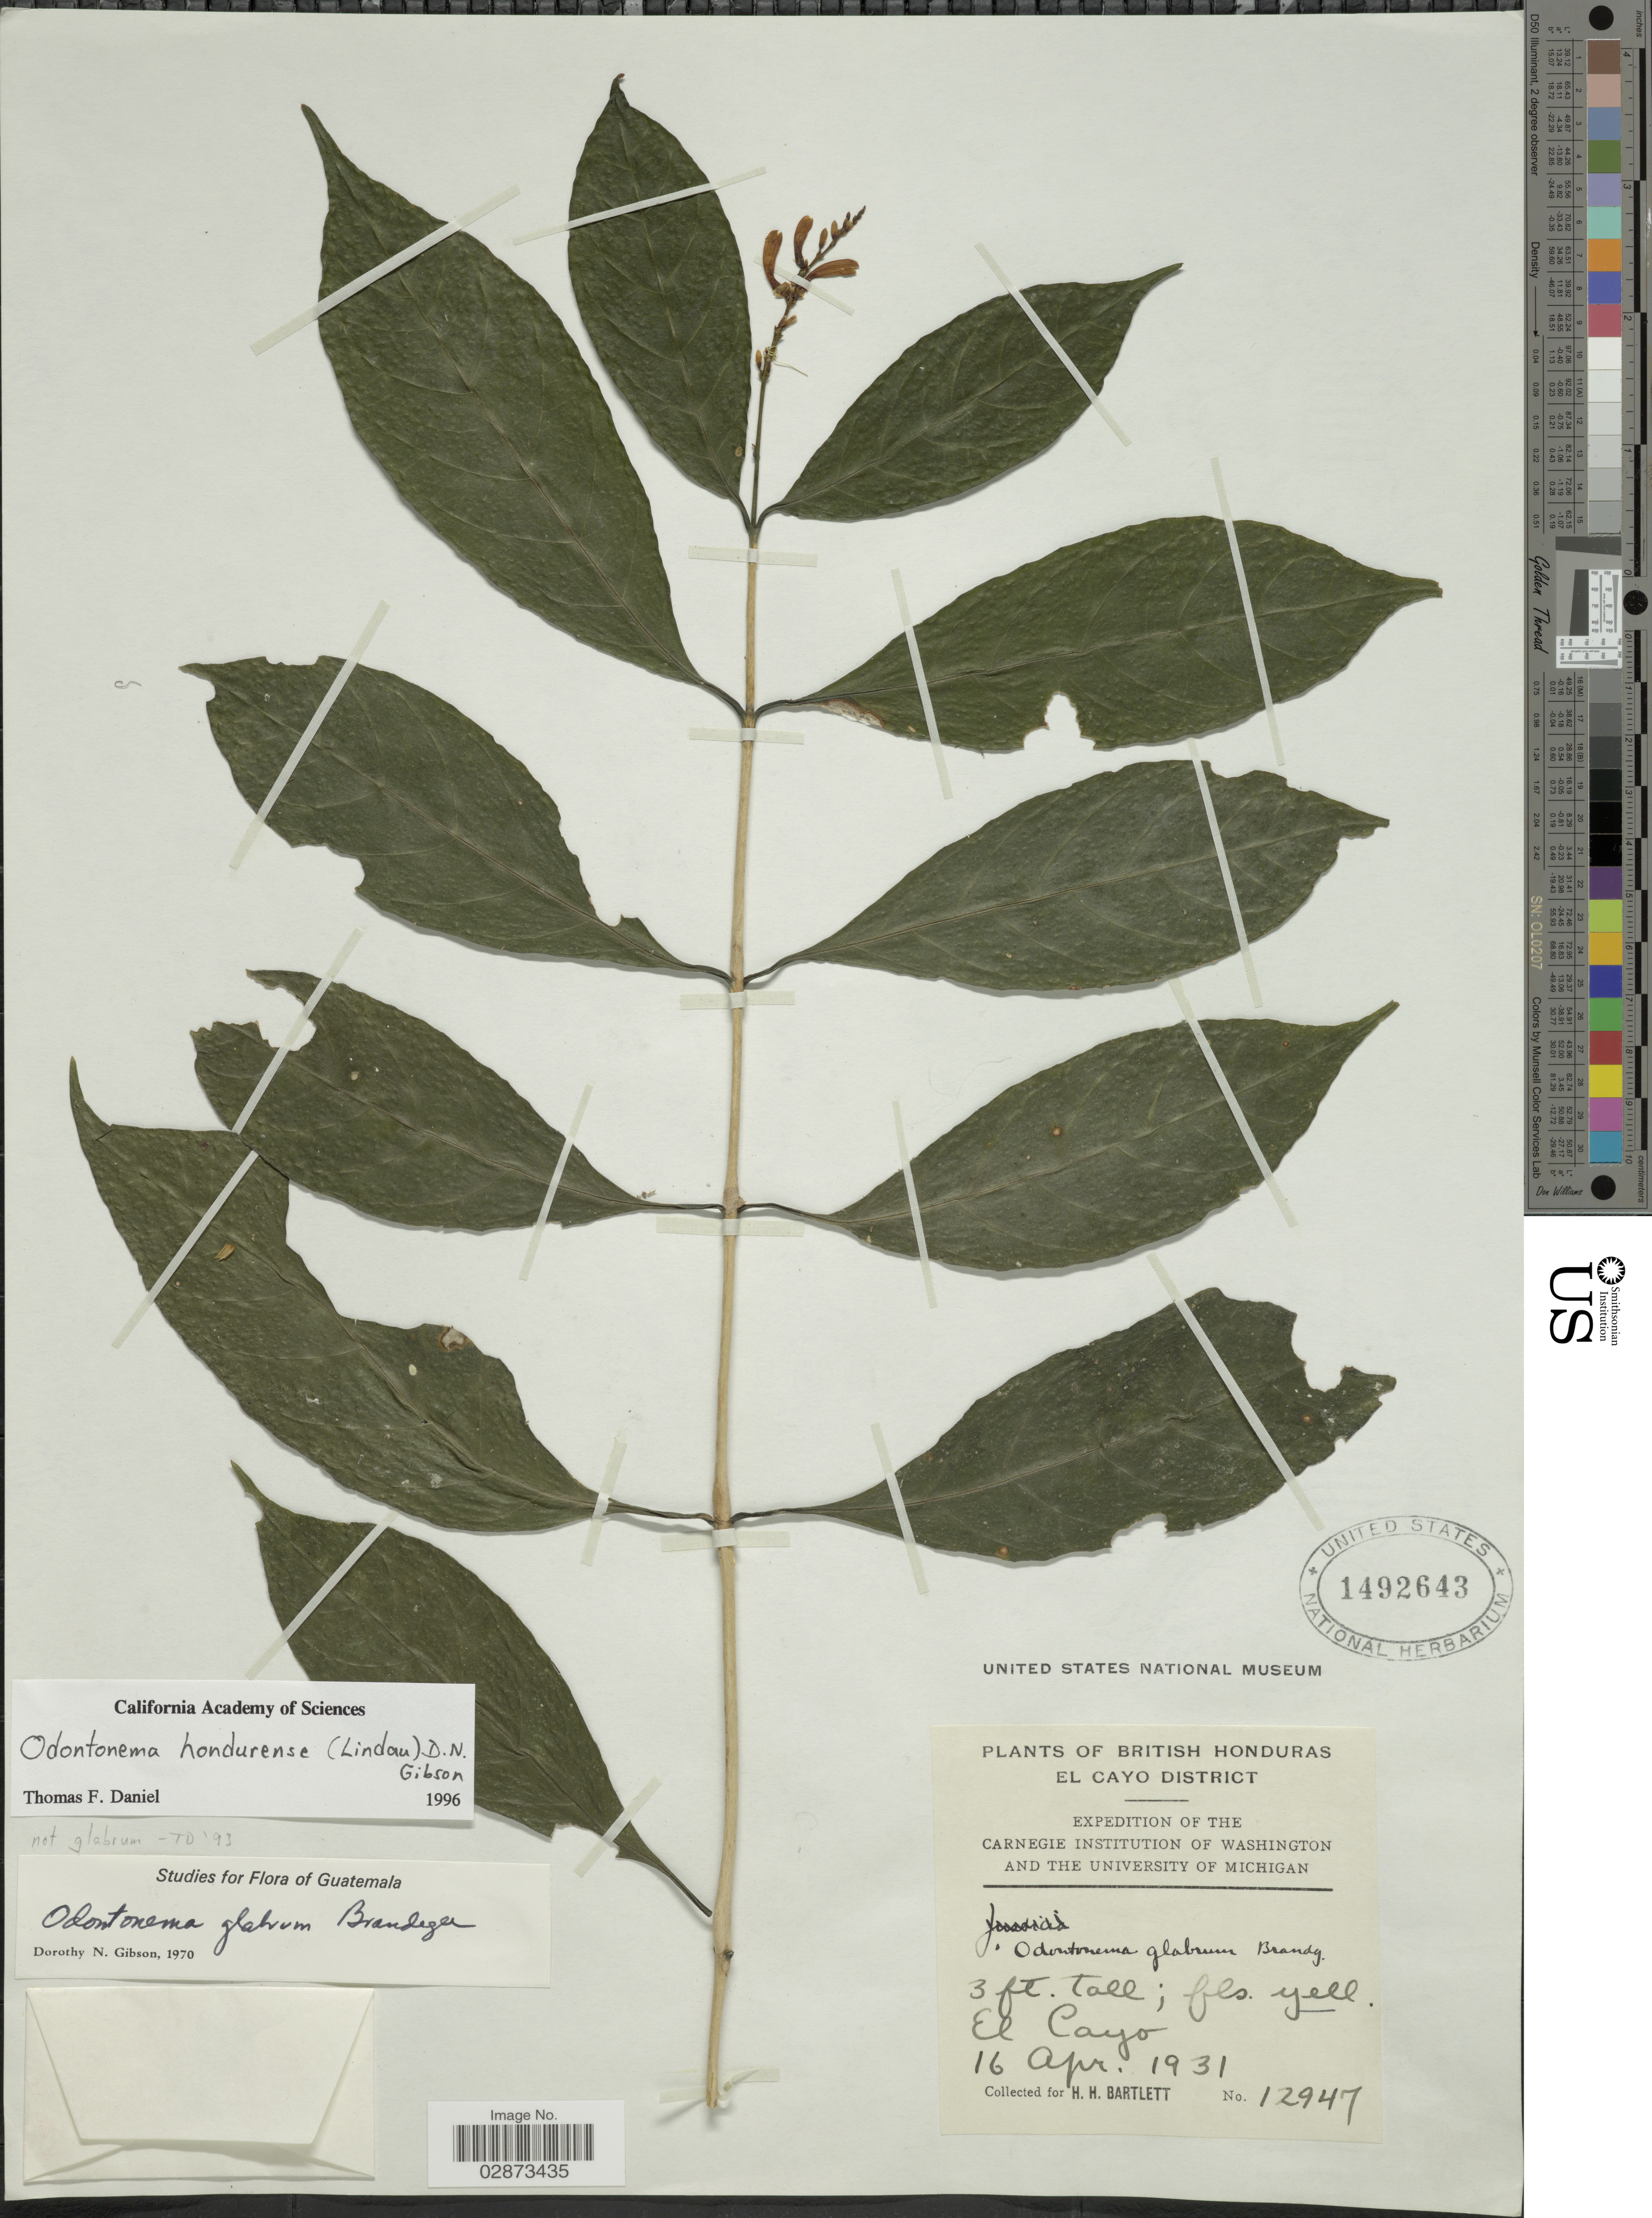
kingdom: Plantae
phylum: Tracheophyta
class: Magnoliopsida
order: Lamiales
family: Acanthaceae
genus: Odontonema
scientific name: Odontonema hondurensis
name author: (Lindau) D.N. Gibson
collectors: H. H. Bartlett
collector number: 12947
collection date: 1931-04-16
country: Belize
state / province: Cayo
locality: El Cayo District, British Honduras.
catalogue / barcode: US 1492643